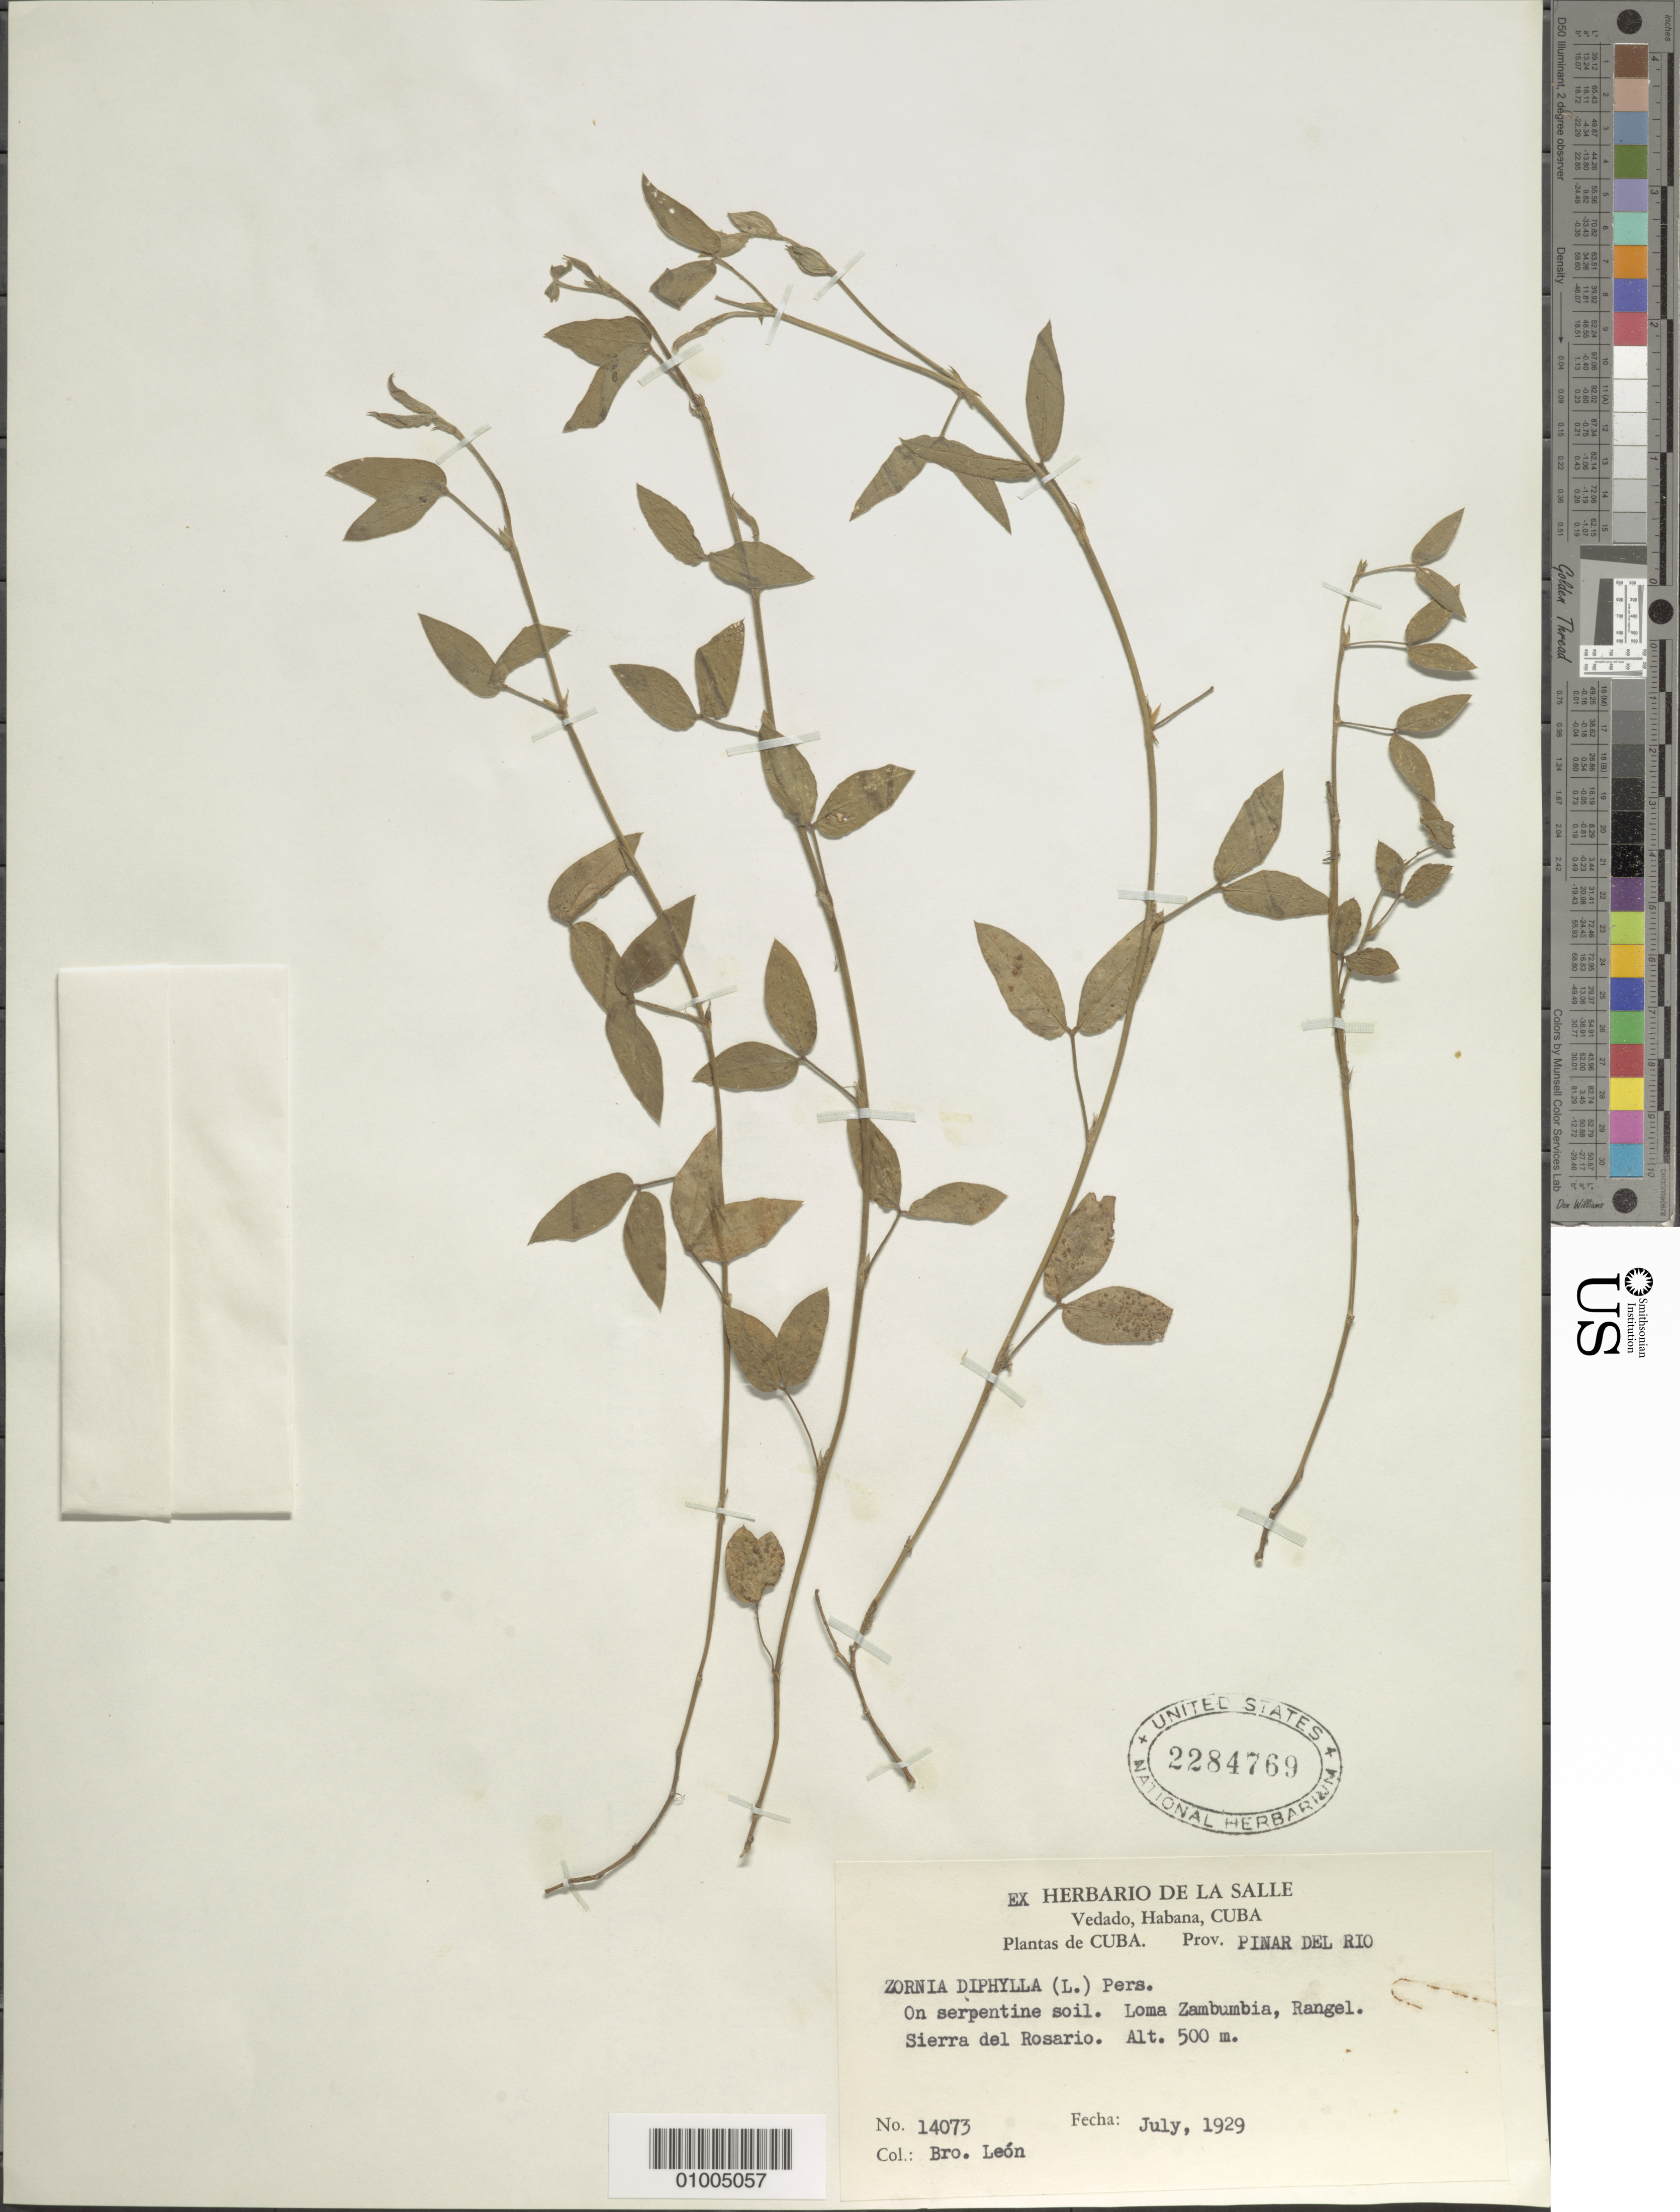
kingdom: Plantae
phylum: Tracheophyta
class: Magnoliopsida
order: Fabales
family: Fabaceae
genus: Zornia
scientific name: Zornia gemella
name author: Vogel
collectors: Bro. León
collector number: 14073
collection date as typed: Jul 1929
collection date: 1929-07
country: Cuba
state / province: Oriente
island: Cuba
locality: On serpentine soil Loma Zambumbia, Rangel, Sierra del Rosariao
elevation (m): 500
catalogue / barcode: US 2284769